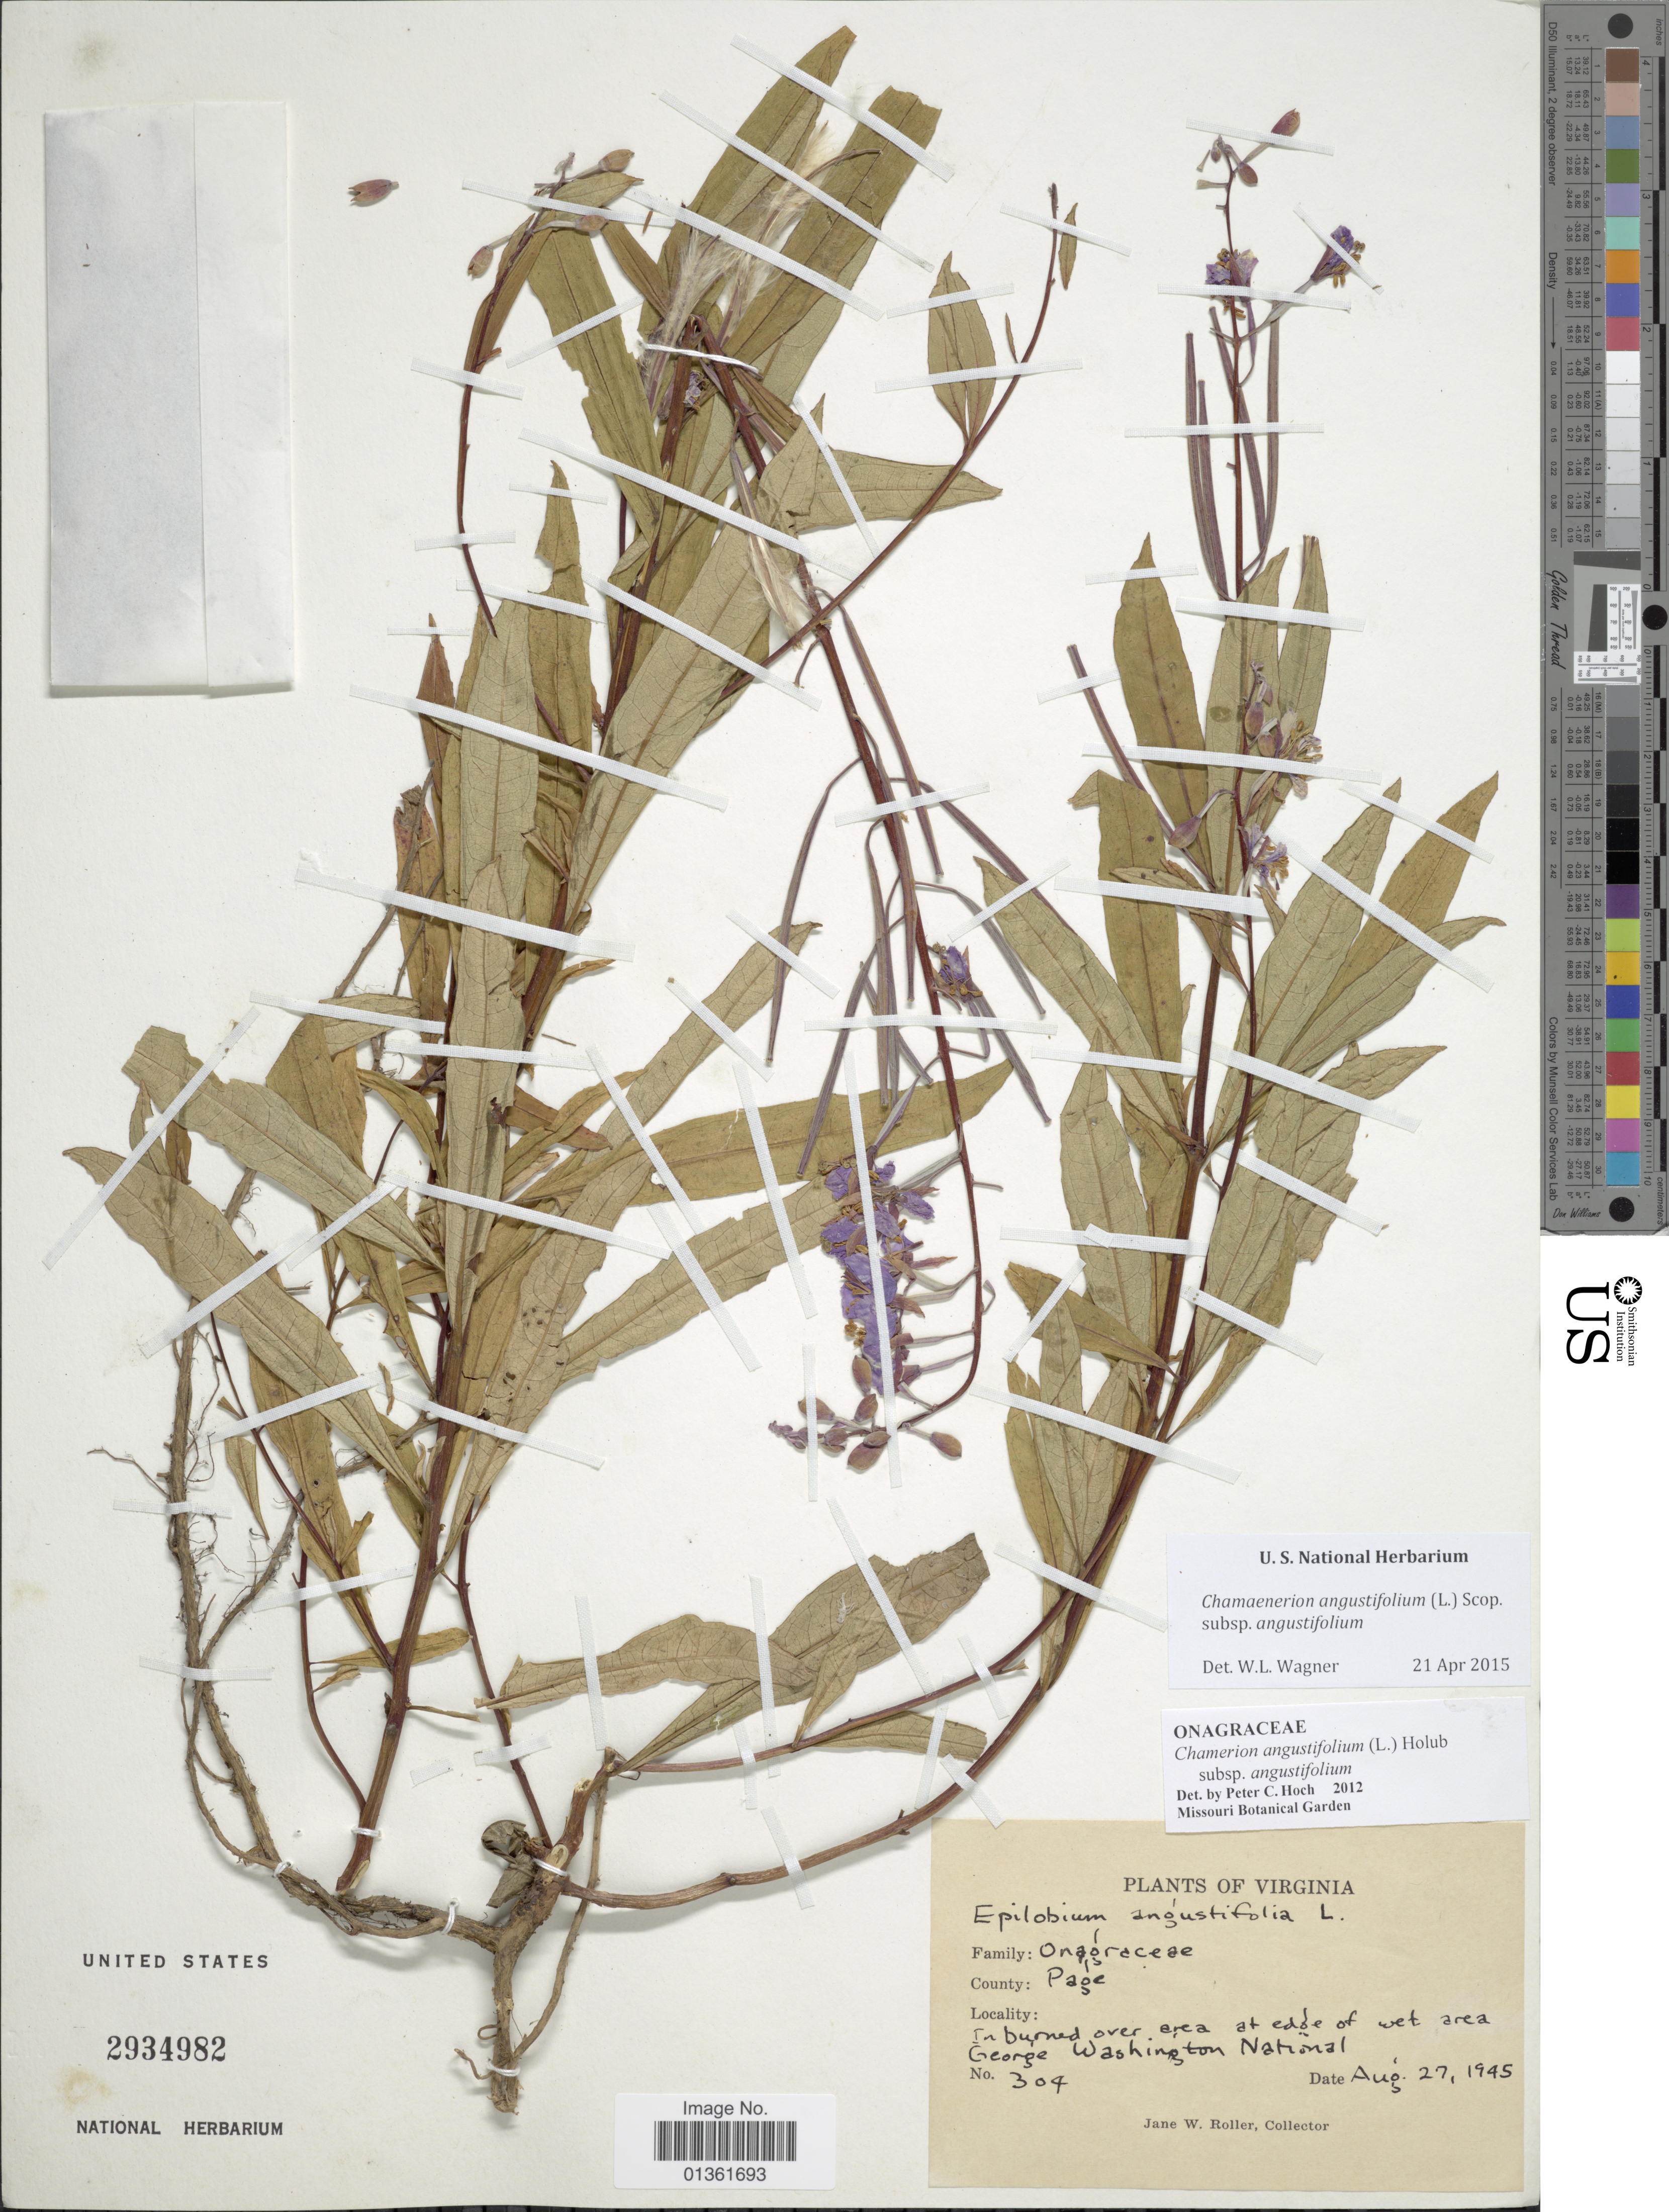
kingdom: Plantae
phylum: Tracheophyta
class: Magnoliopsida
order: Myrtales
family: Onagraceae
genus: Chamaenerion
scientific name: Chamaenerion angustifolium subsp. angustifolium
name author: (L.) Scop.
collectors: J. W. Roller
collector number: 304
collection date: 1945-08-27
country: United States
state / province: Virginia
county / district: Page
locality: County: Page. George Washington National.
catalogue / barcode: US 2934982